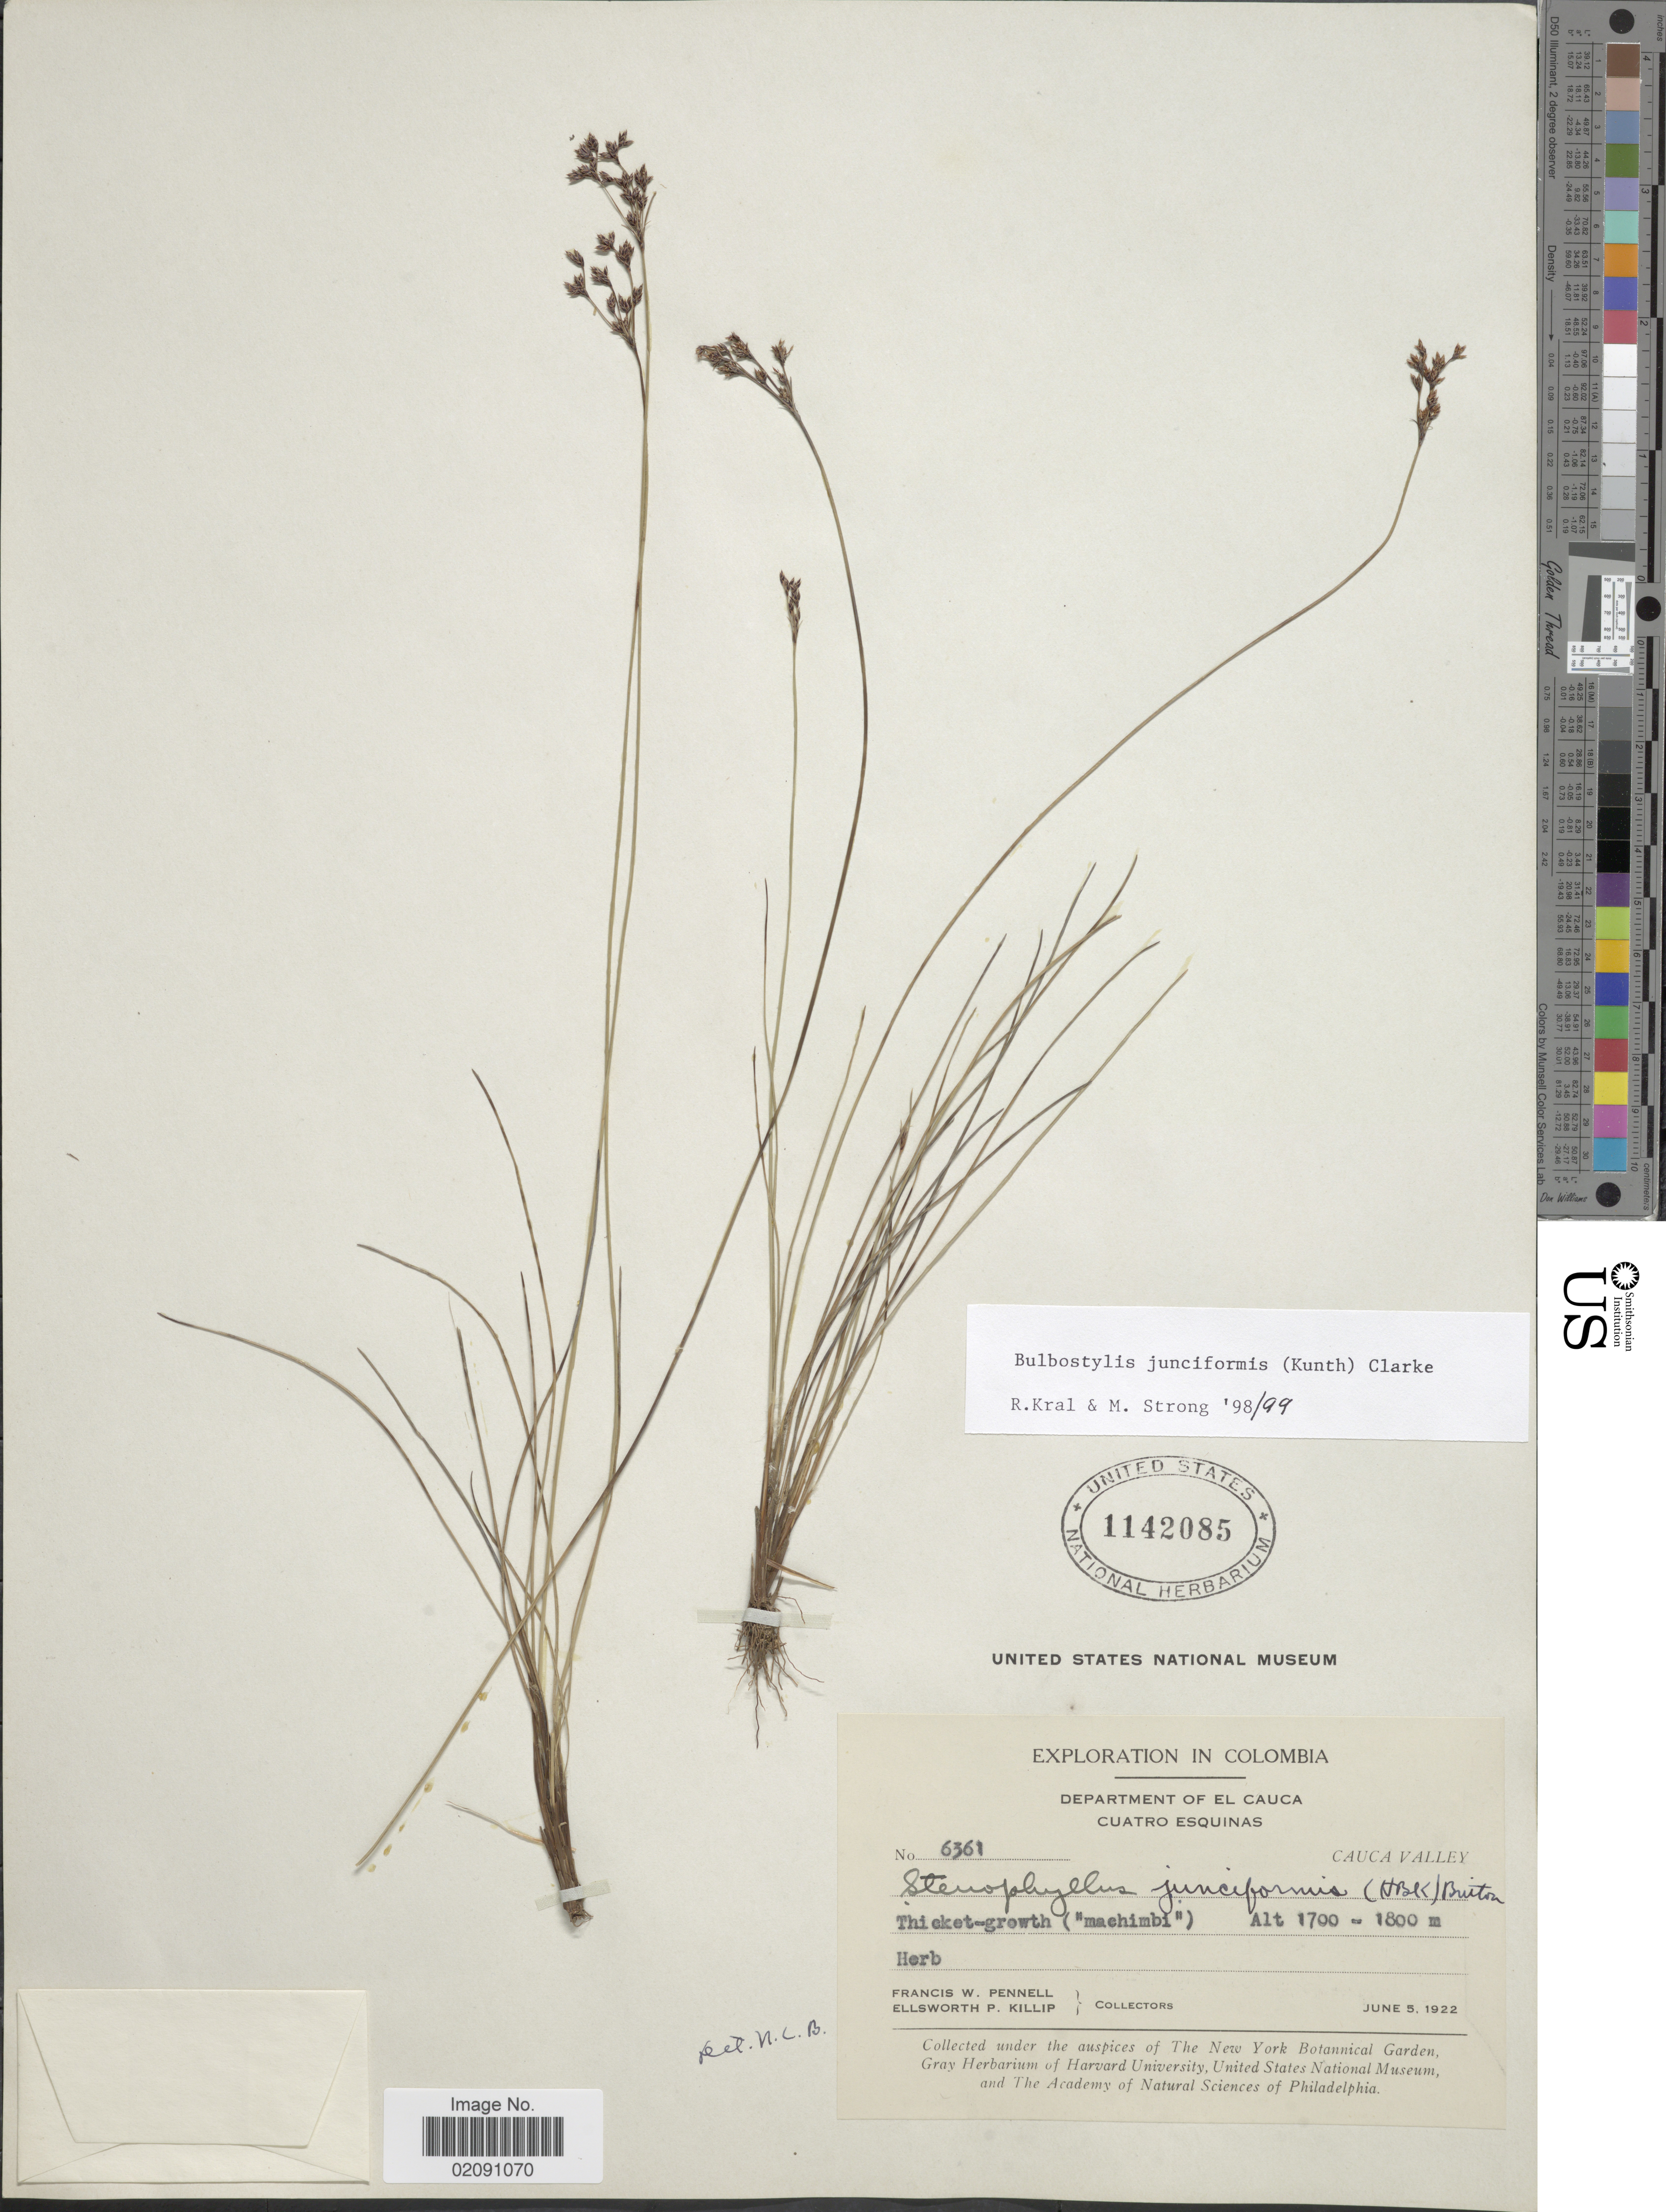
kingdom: Plantae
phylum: Tracheophyta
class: Liliopsida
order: Poales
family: Cyperaceae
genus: Bulbostylis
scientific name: Bulbostylis junciformis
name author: (Kunth) C.B. Clarke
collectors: F. W. Pennell & E. P. Killip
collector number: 6361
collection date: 1922-06-05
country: Colombia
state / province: Cauca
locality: El Cauca, Cuatro Esquinas, Cauca Valley, thicket-growth ("machimbi")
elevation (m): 1700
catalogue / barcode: US 1142085